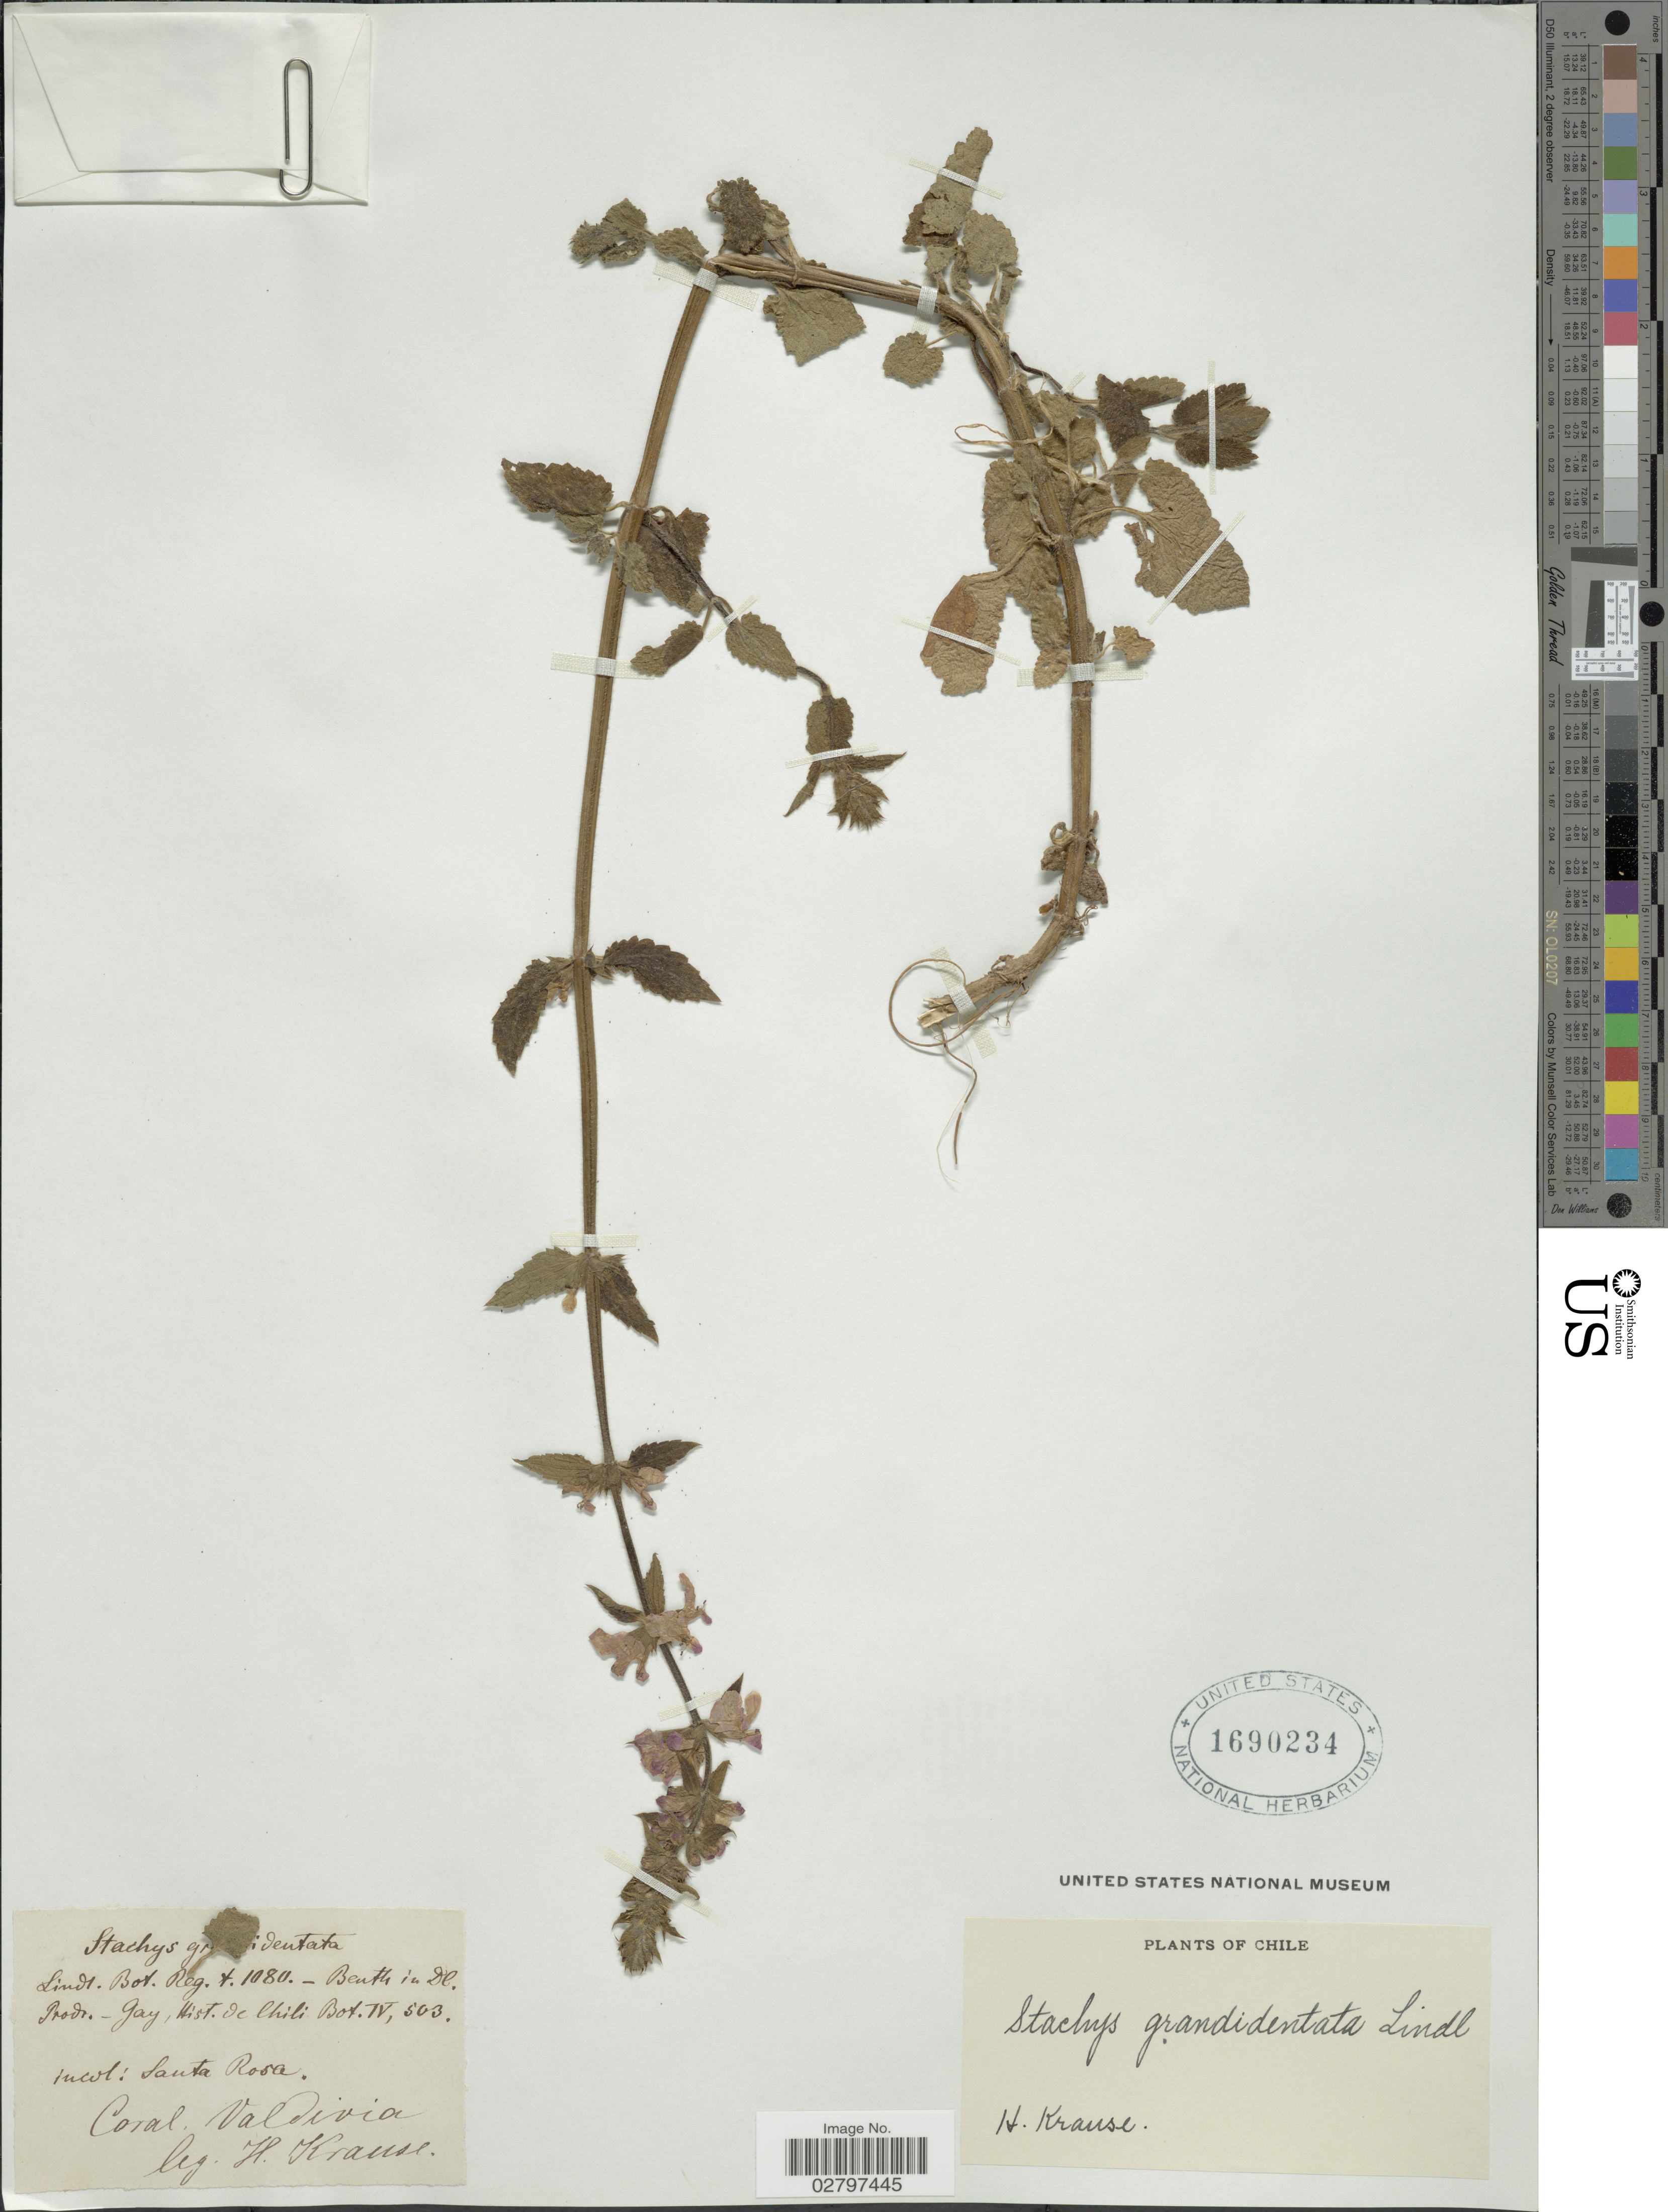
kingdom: Plantae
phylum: Tracheophyta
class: Magnoliopsida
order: Lamiales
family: Lamiaceae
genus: Stachys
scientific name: Stachys grandidentata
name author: Lindl.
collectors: H. Krause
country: Chile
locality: Santa Rosa, Coral. Valdivia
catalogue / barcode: US 1690234